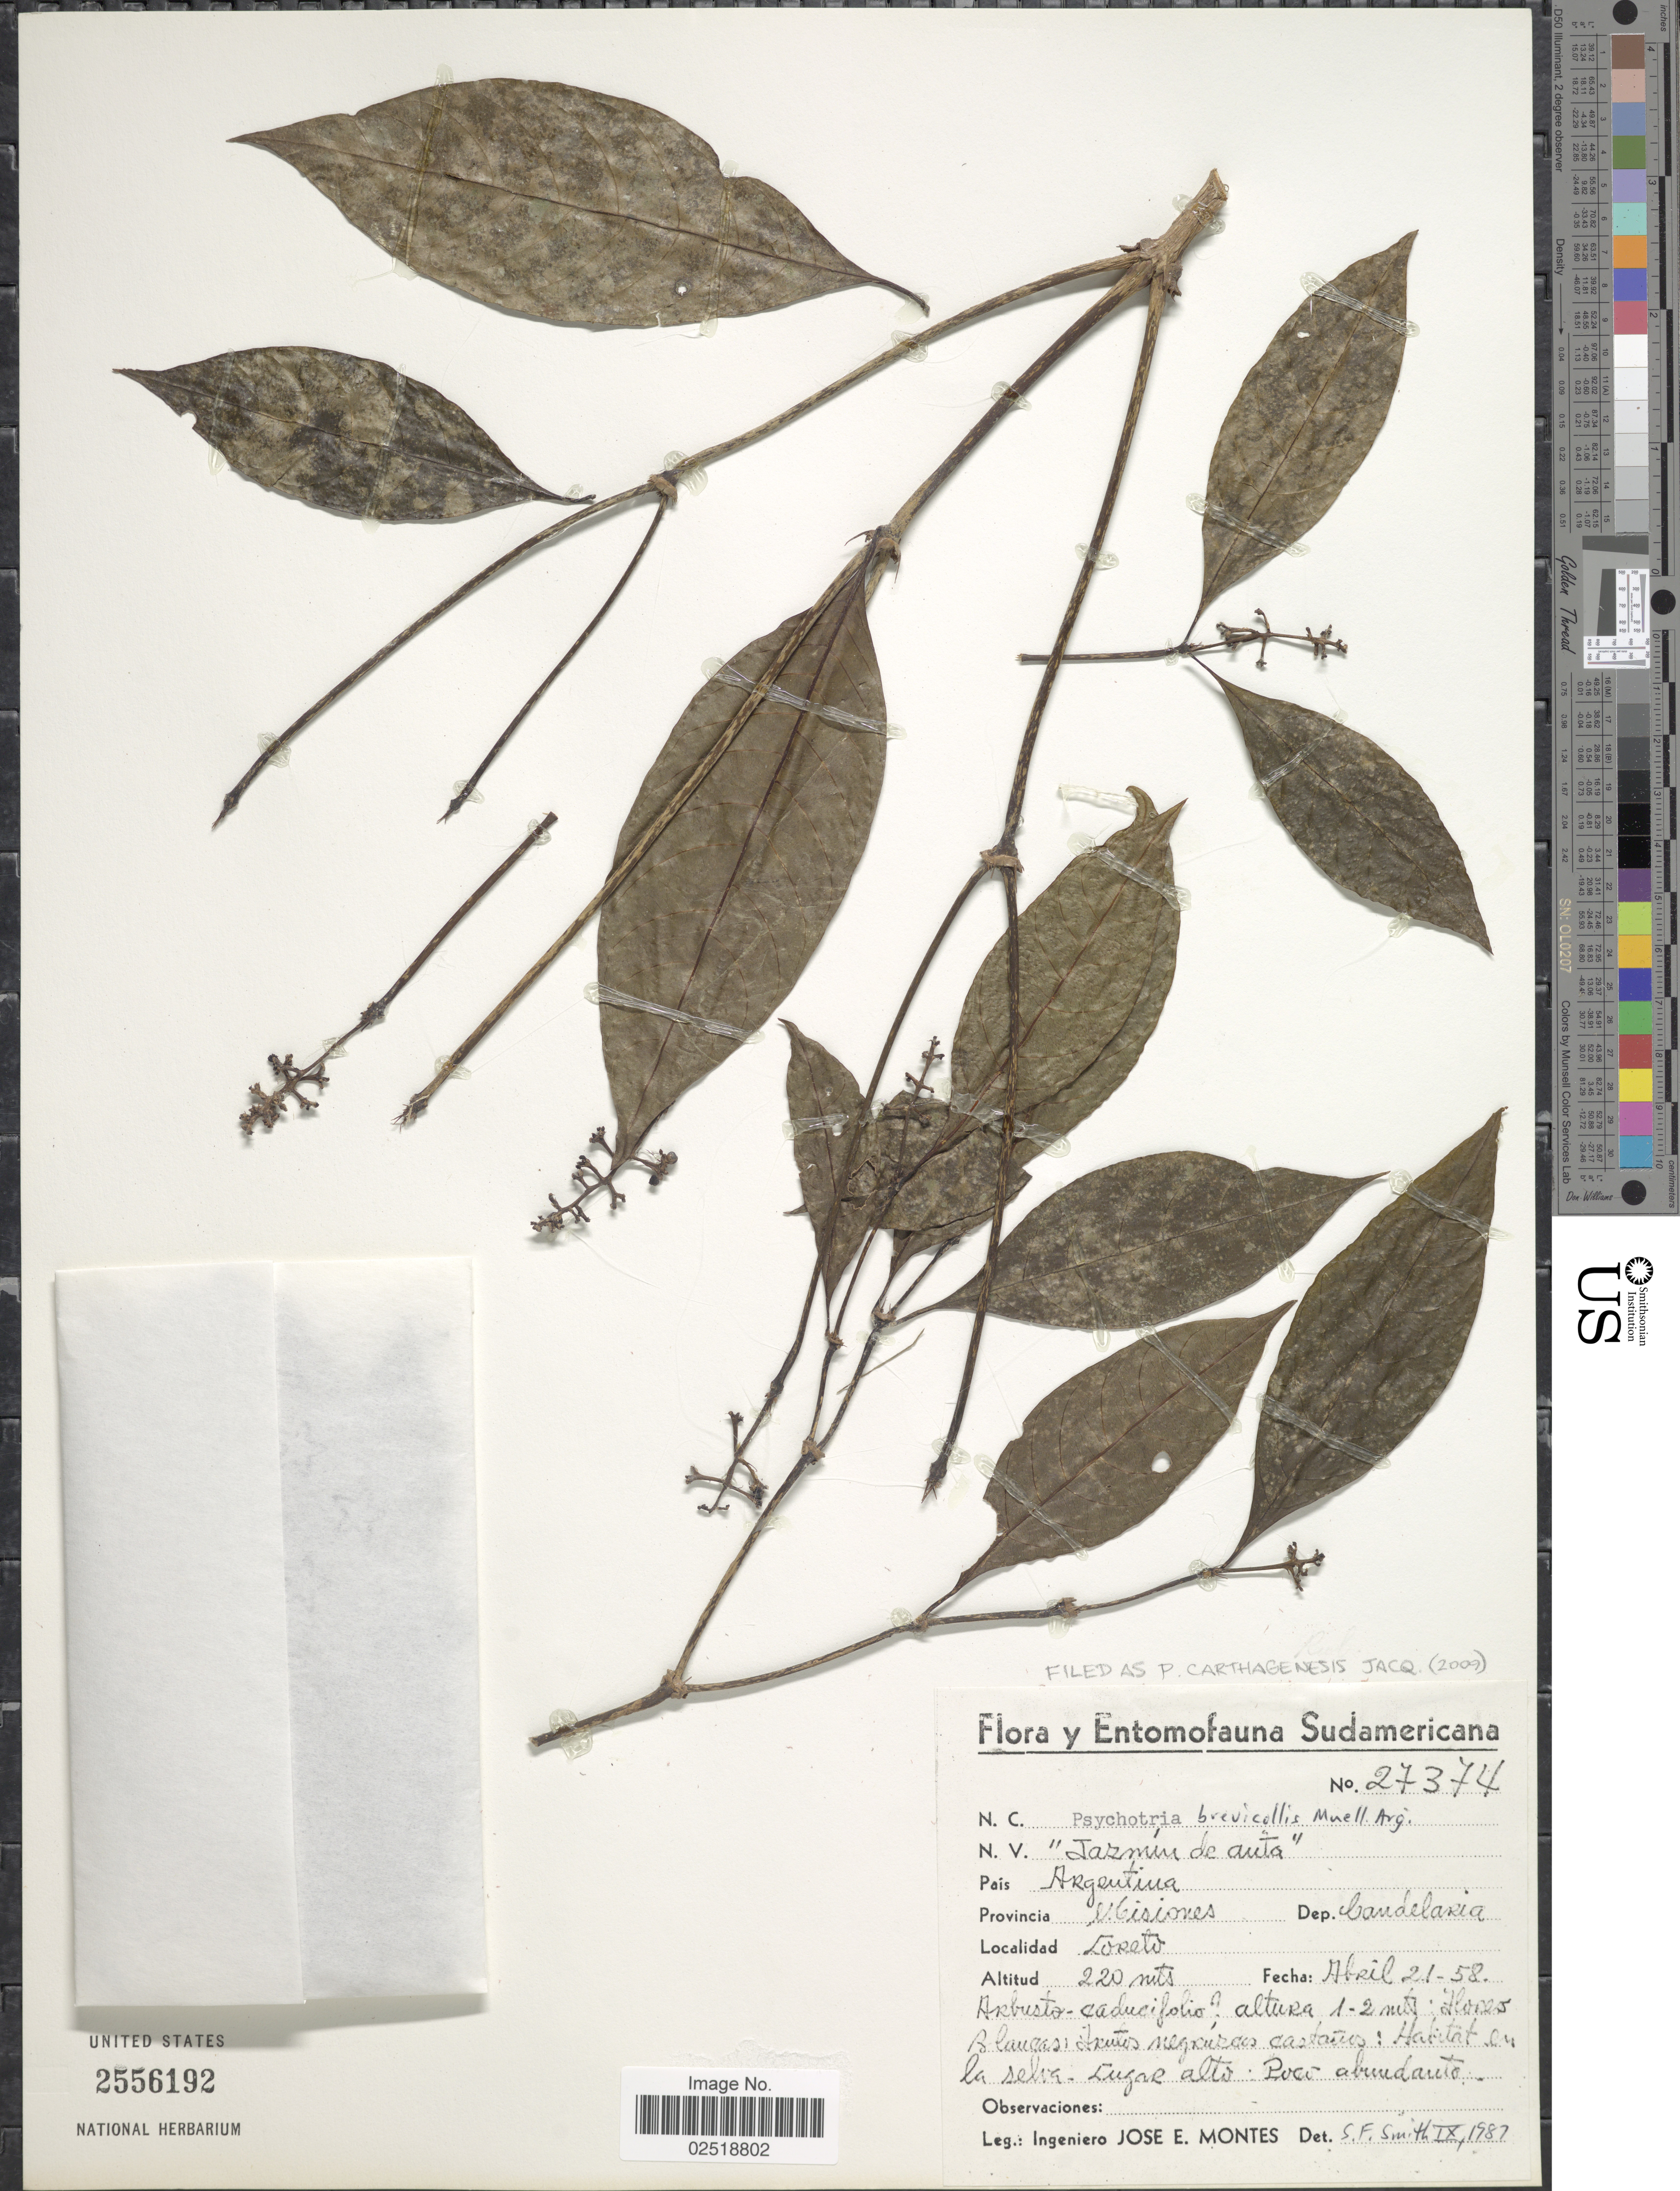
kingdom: Plantae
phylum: Tracheophyta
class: Magnoliopsida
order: Gentianales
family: Rubiaceae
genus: Psychotria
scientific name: Psychotria carthagenensis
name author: Jacq.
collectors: J. E. Montes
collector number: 27374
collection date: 1958-04-21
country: Argentina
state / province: Misiones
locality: Dep. Candelaria, Loreto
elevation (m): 220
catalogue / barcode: US 2556192